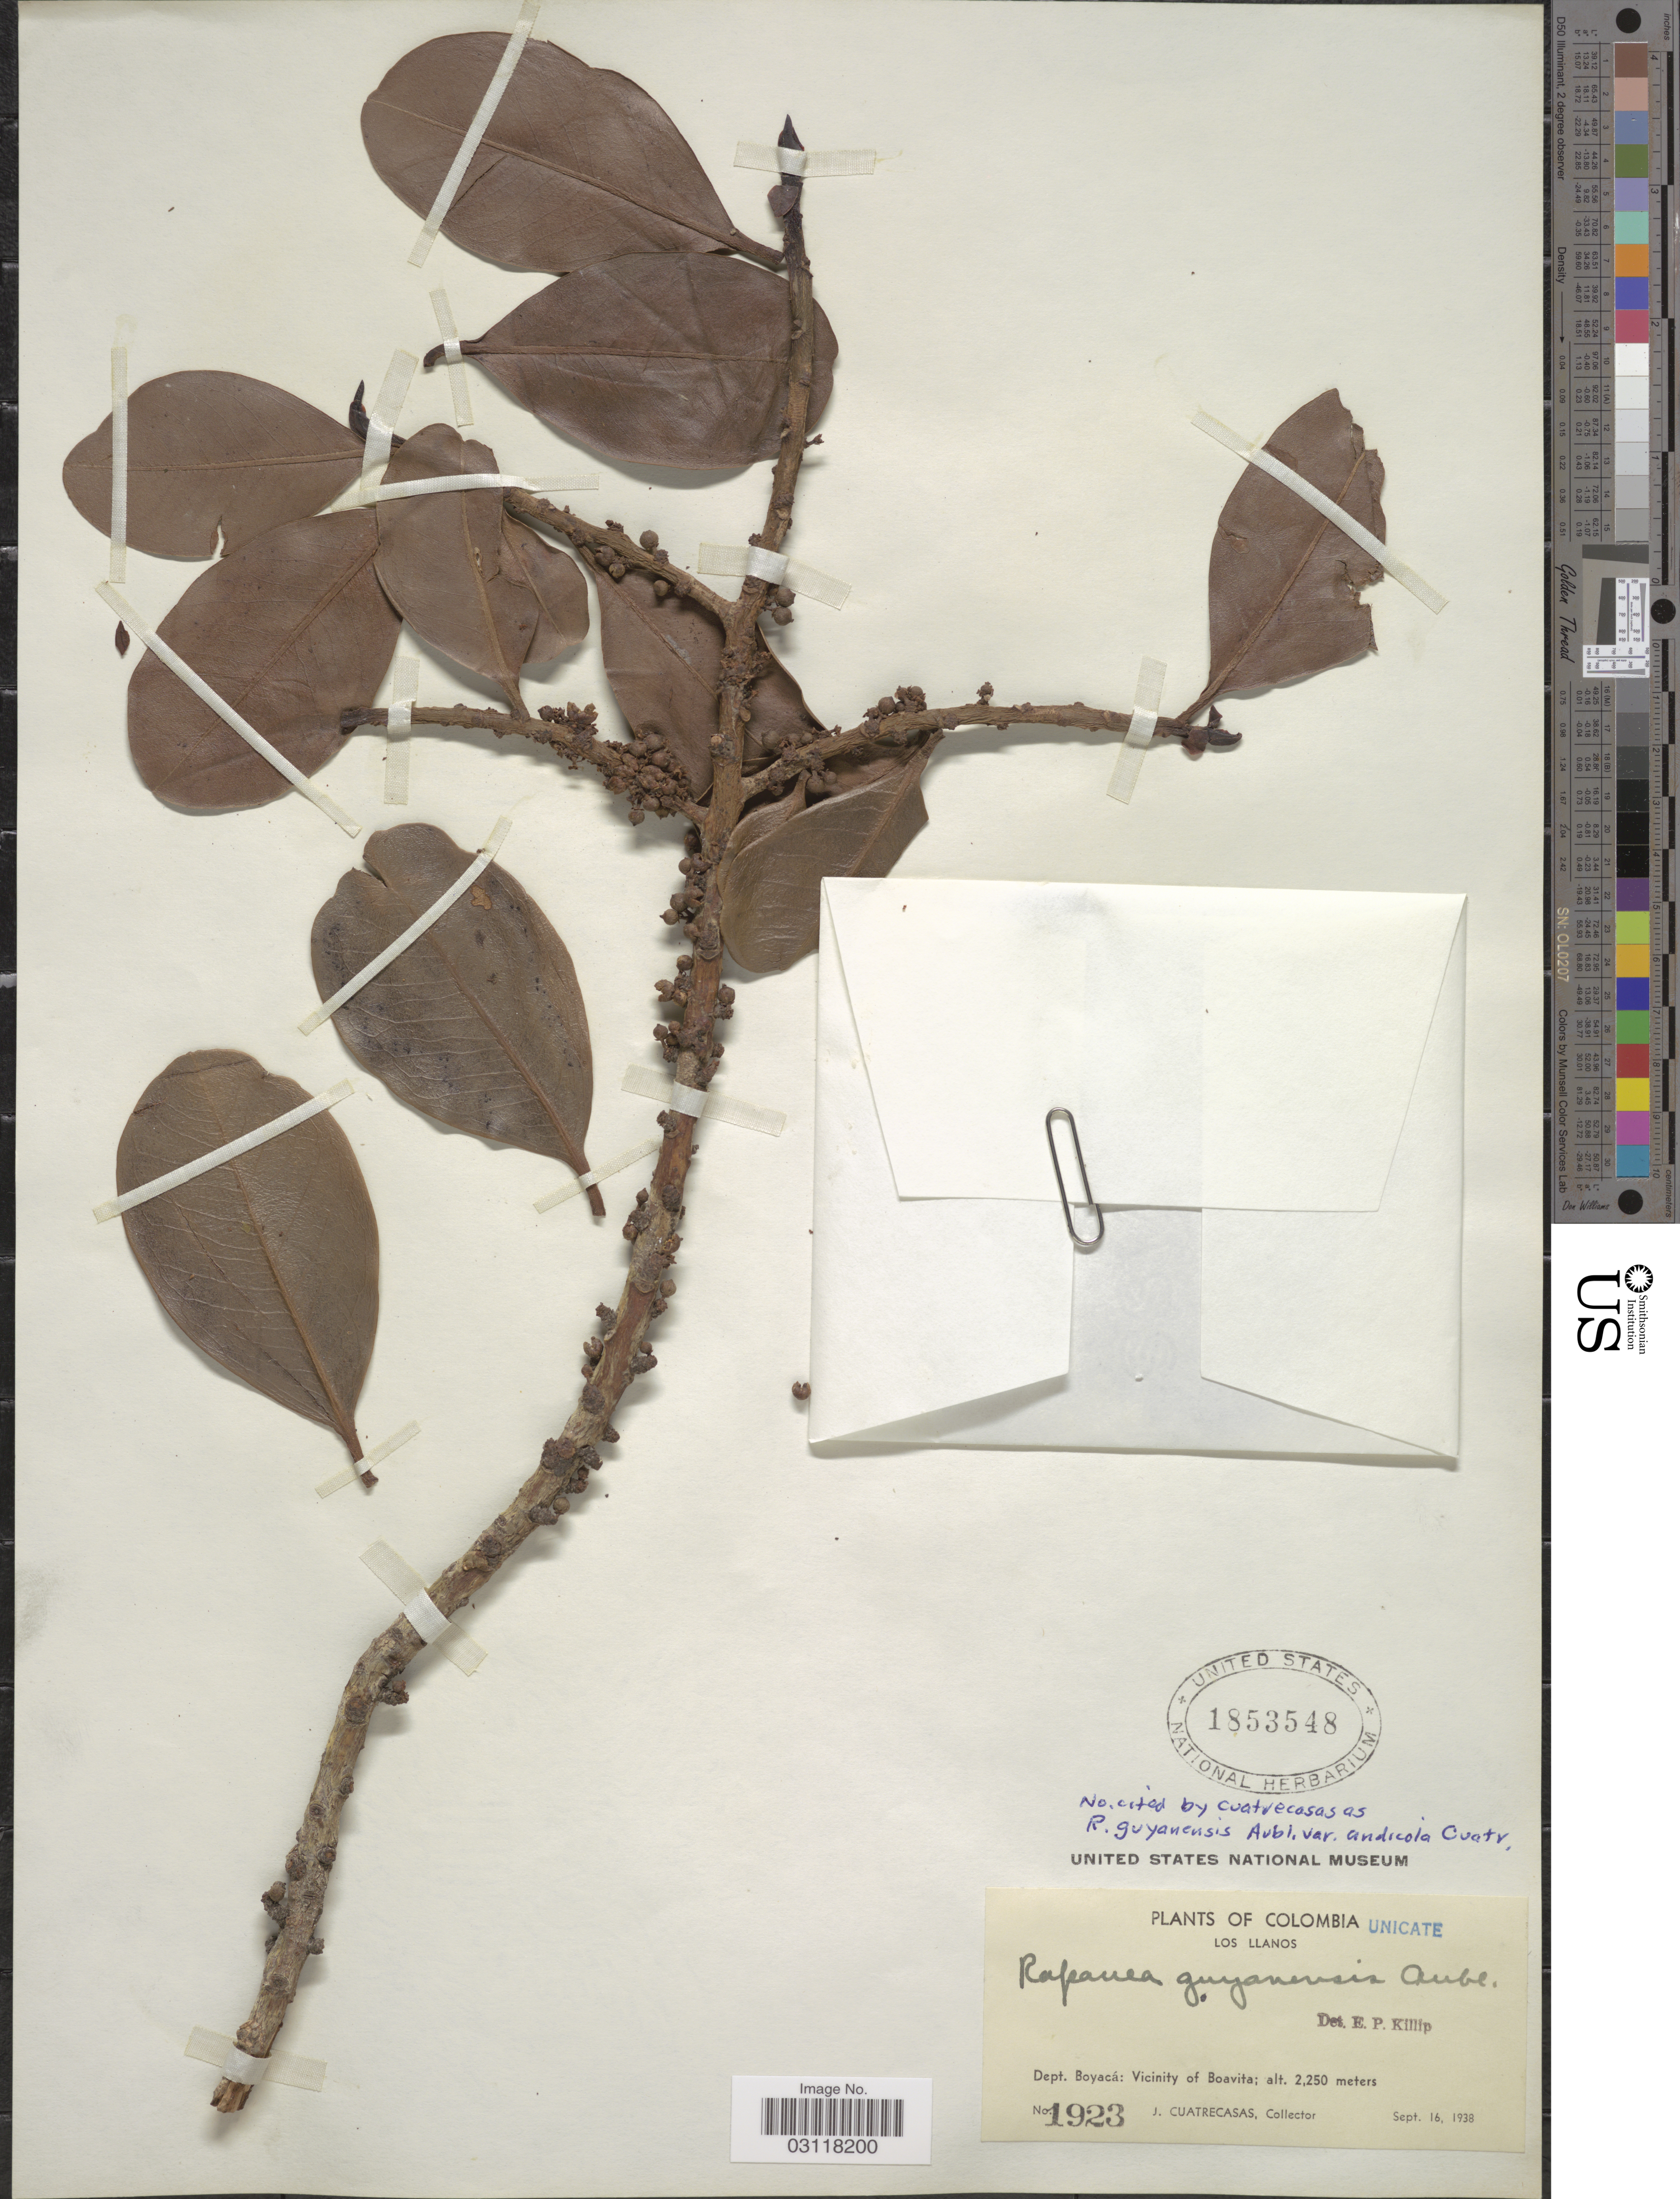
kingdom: Plantae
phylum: Tracheophyta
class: Magnoliopsida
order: Ericales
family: Primulaceae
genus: Rapanea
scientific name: Rapanea guianensis var. andicola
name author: Cuatrec.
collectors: J. Cuatrecasas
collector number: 1923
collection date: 1938-09-16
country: Colombia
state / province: Boyacá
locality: Los Llanos. Dept. Boyacá: Vicinity of Boavita.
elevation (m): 2250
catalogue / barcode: US 1853548